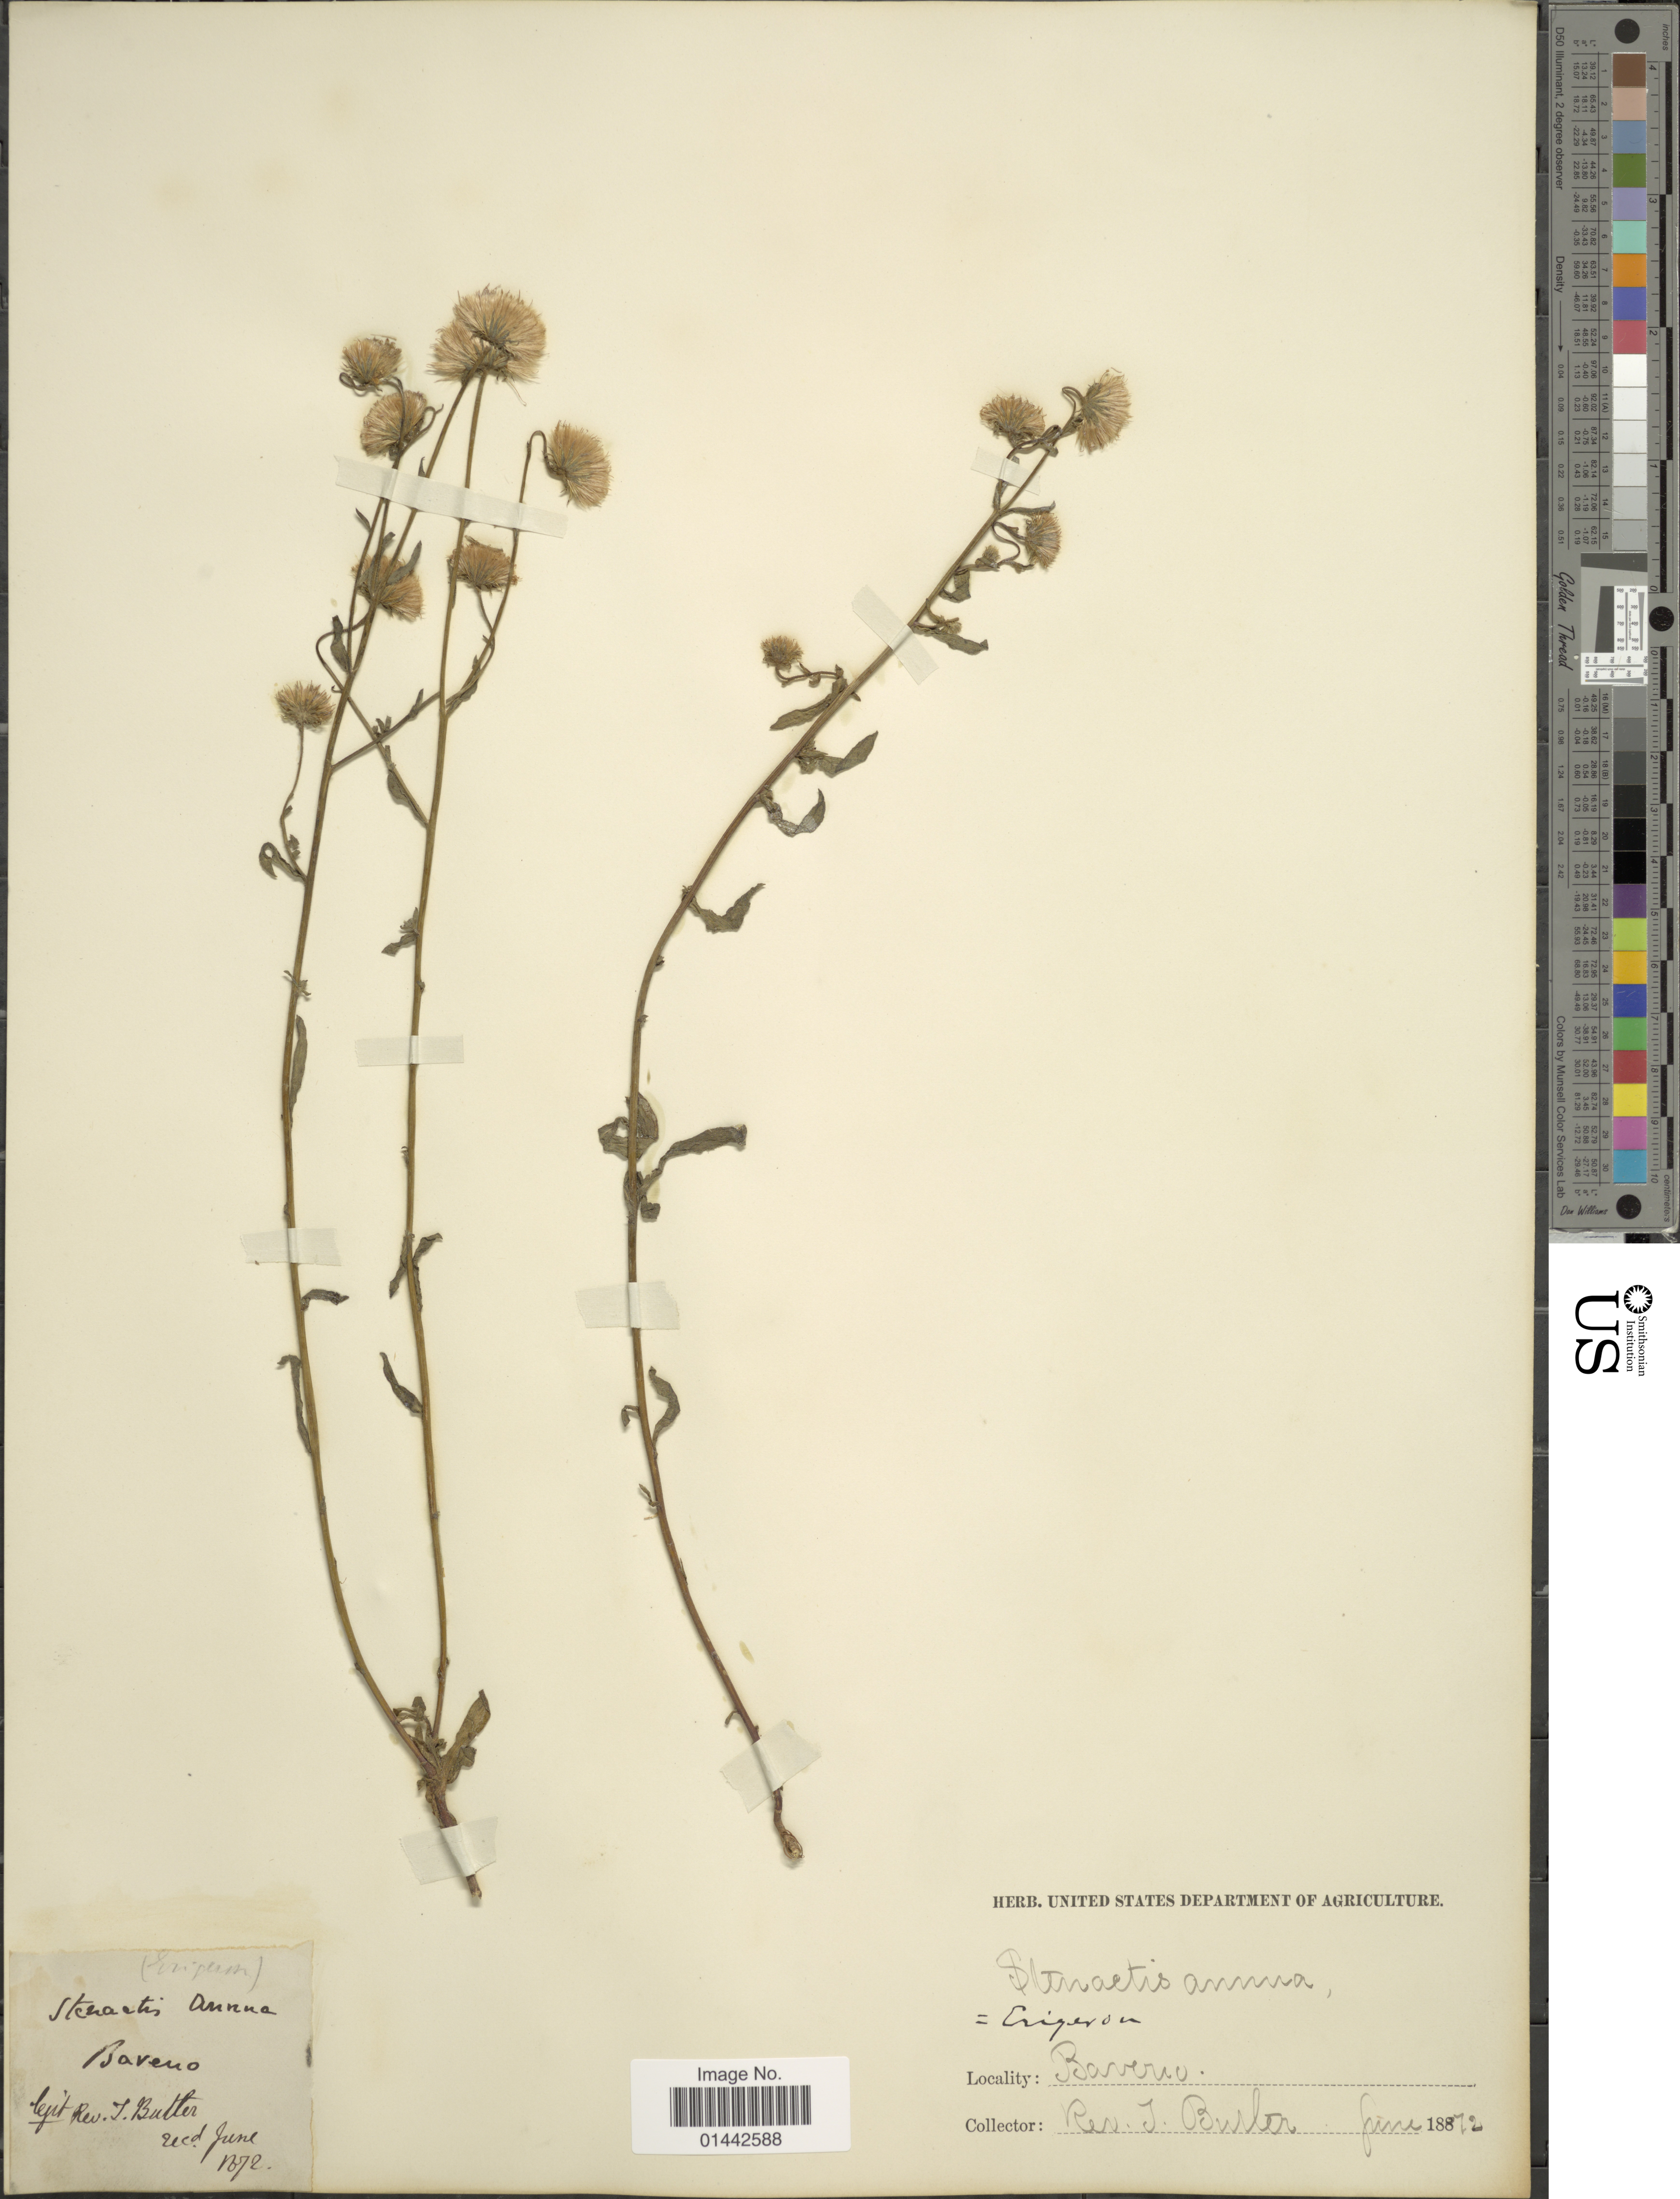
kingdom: Plantae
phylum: Tracheophyta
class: Magnoliopsida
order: Asterales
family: Asteraceae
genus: Erigeron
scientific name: Erigeron annuus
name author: (L.) Pers.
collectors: -. Butler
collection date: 1887-06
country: Italy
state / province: Piedmont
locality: Baverio.